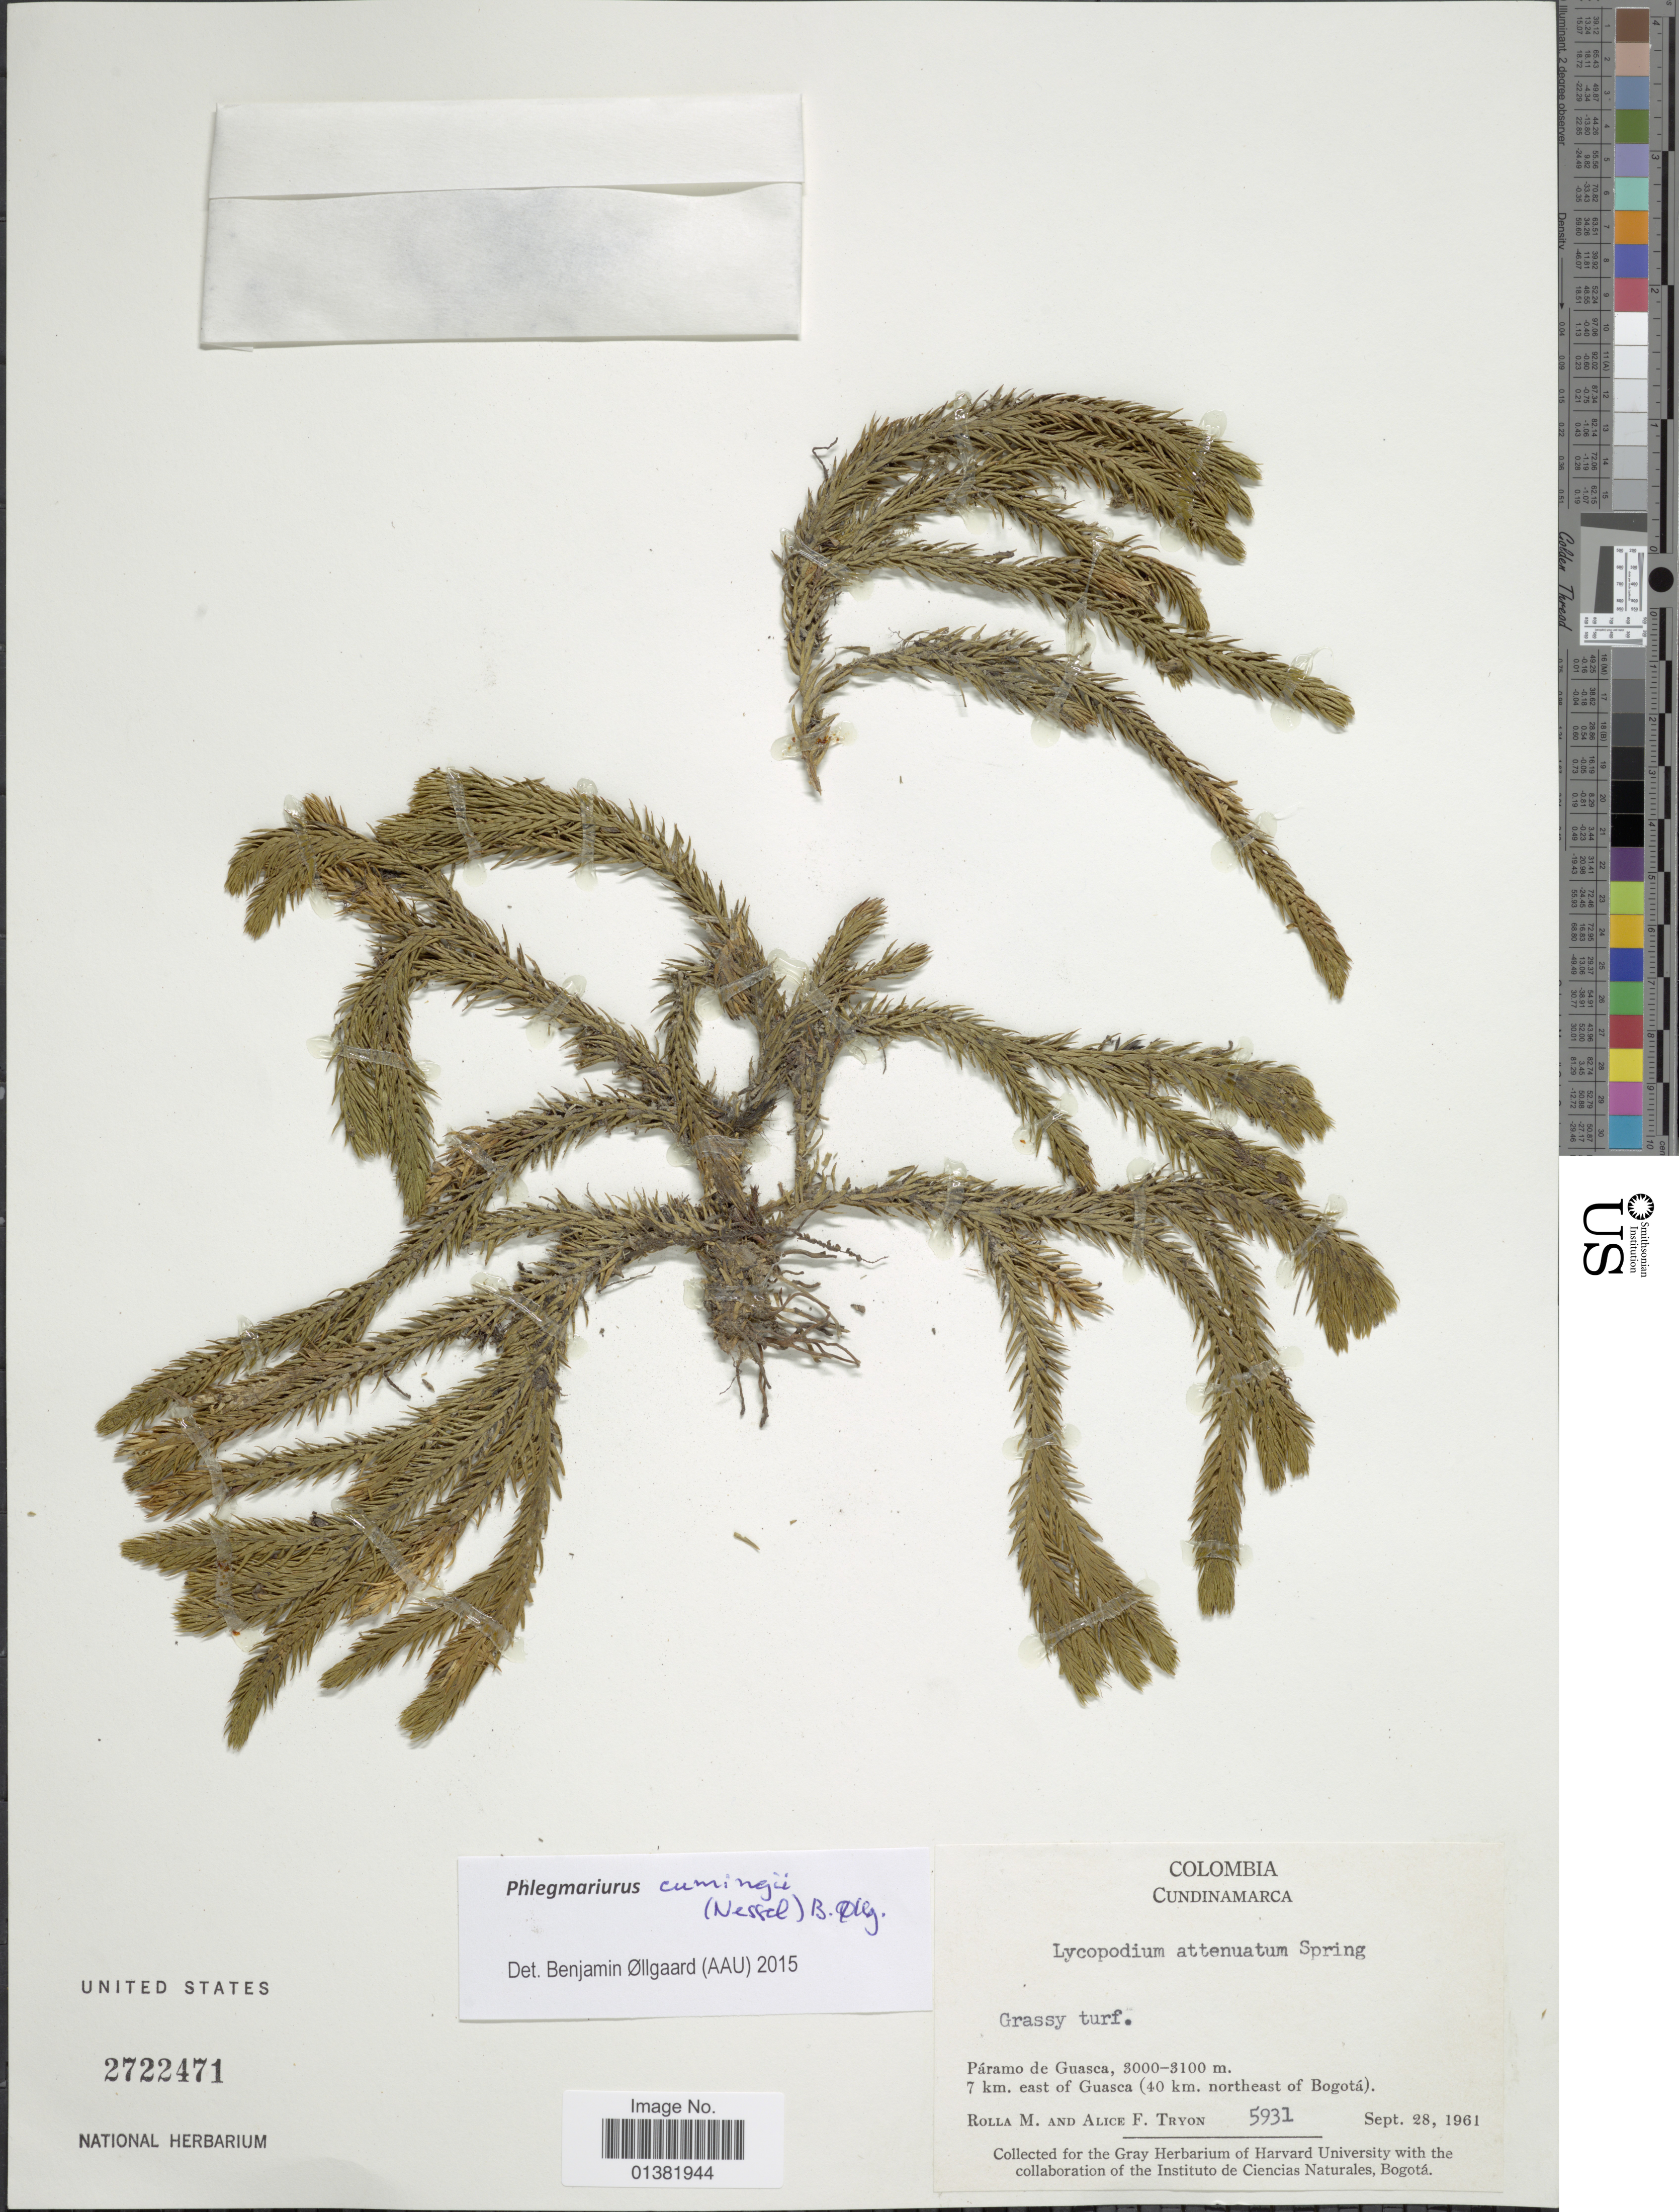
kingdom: Plantae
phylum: Tracheophyta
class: Lycopodiopsida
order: Lycopodiales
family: Lycopodiaceae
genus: Phlegmariurus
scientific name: Phlegmariurus cumingii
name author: (Nessel) B. Øllg.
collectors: M. Rolla & A. F. Tryon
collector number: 5931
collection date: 1961-09-28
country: Colombia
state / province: Cundinamarca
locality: Páramo de Guasca, 7 km. east of Guasca (40 km. northeast of Bogotá)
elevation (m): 3000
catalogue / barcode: US 2722471